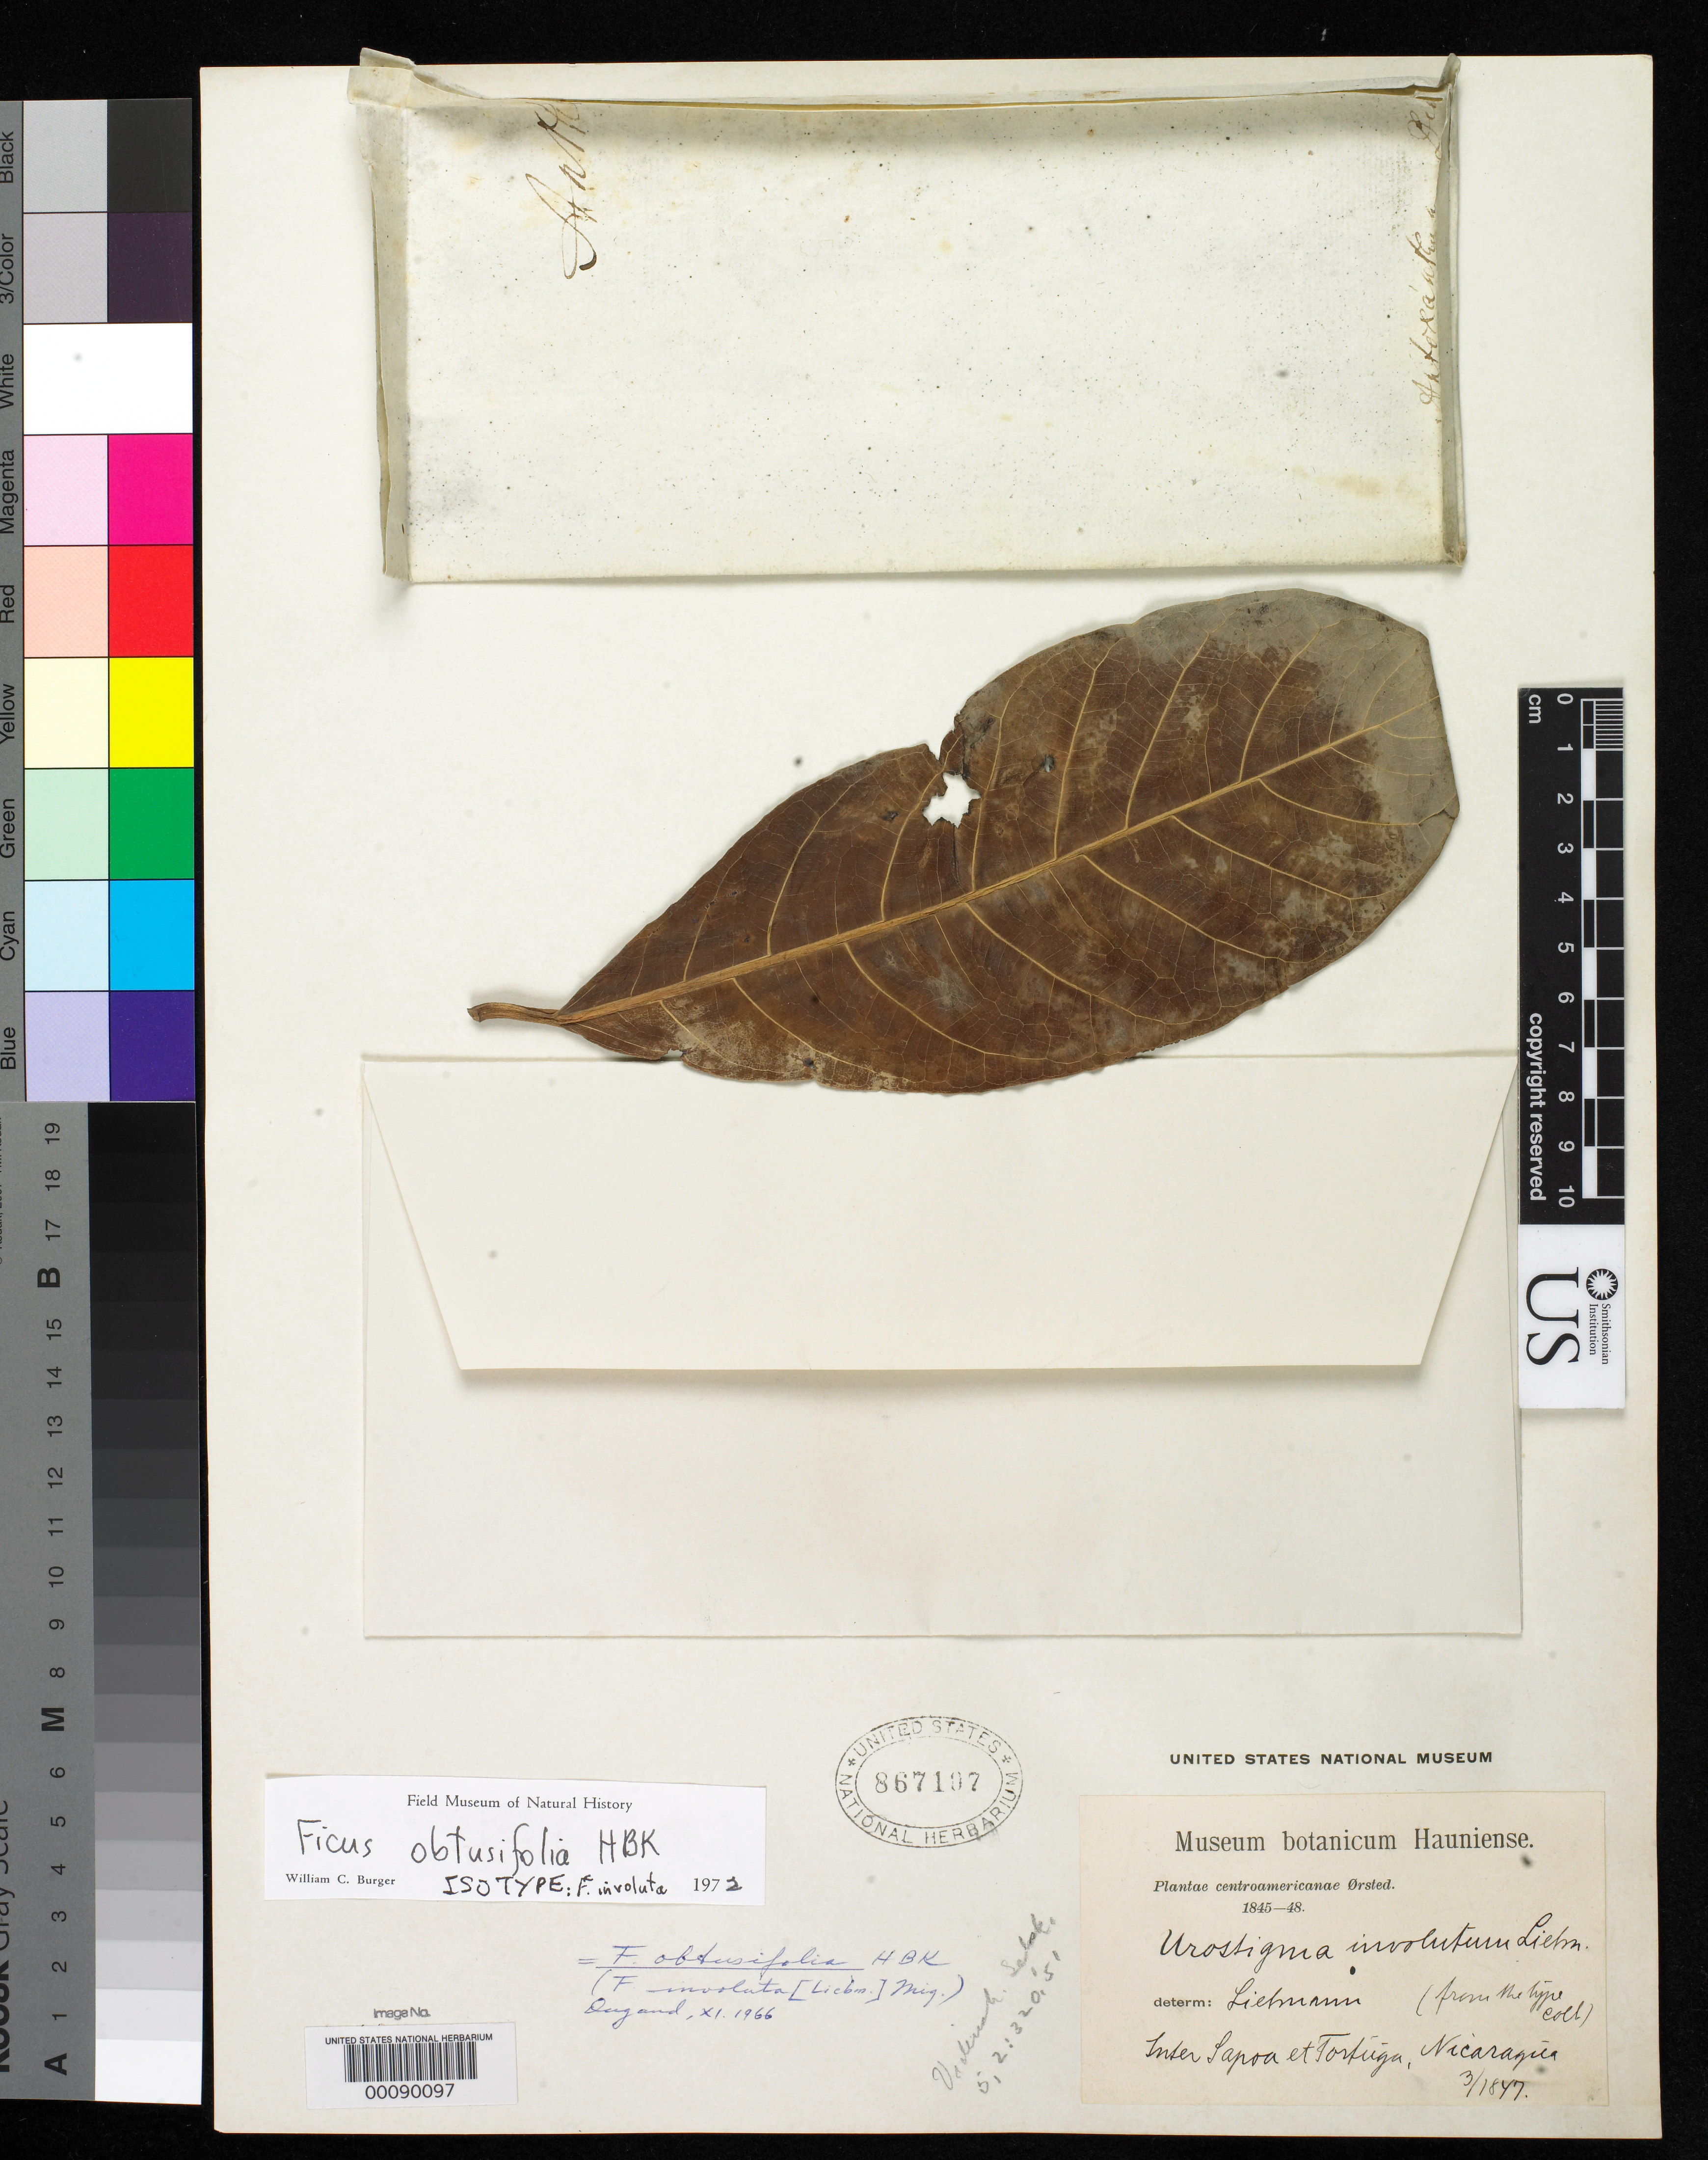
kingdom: Plantae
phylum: Tracheophyta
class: Magnoliopsida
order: Rosales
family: Moraceae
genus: Urostigma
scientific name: Urostigma involutum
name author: Liebm.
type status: Type Fragment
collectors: A. S. Oersted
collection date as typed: Mar 1847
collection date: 1847-03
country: Nicaragua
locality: Between Sapoa and Tortuga.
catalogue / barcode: US 867107